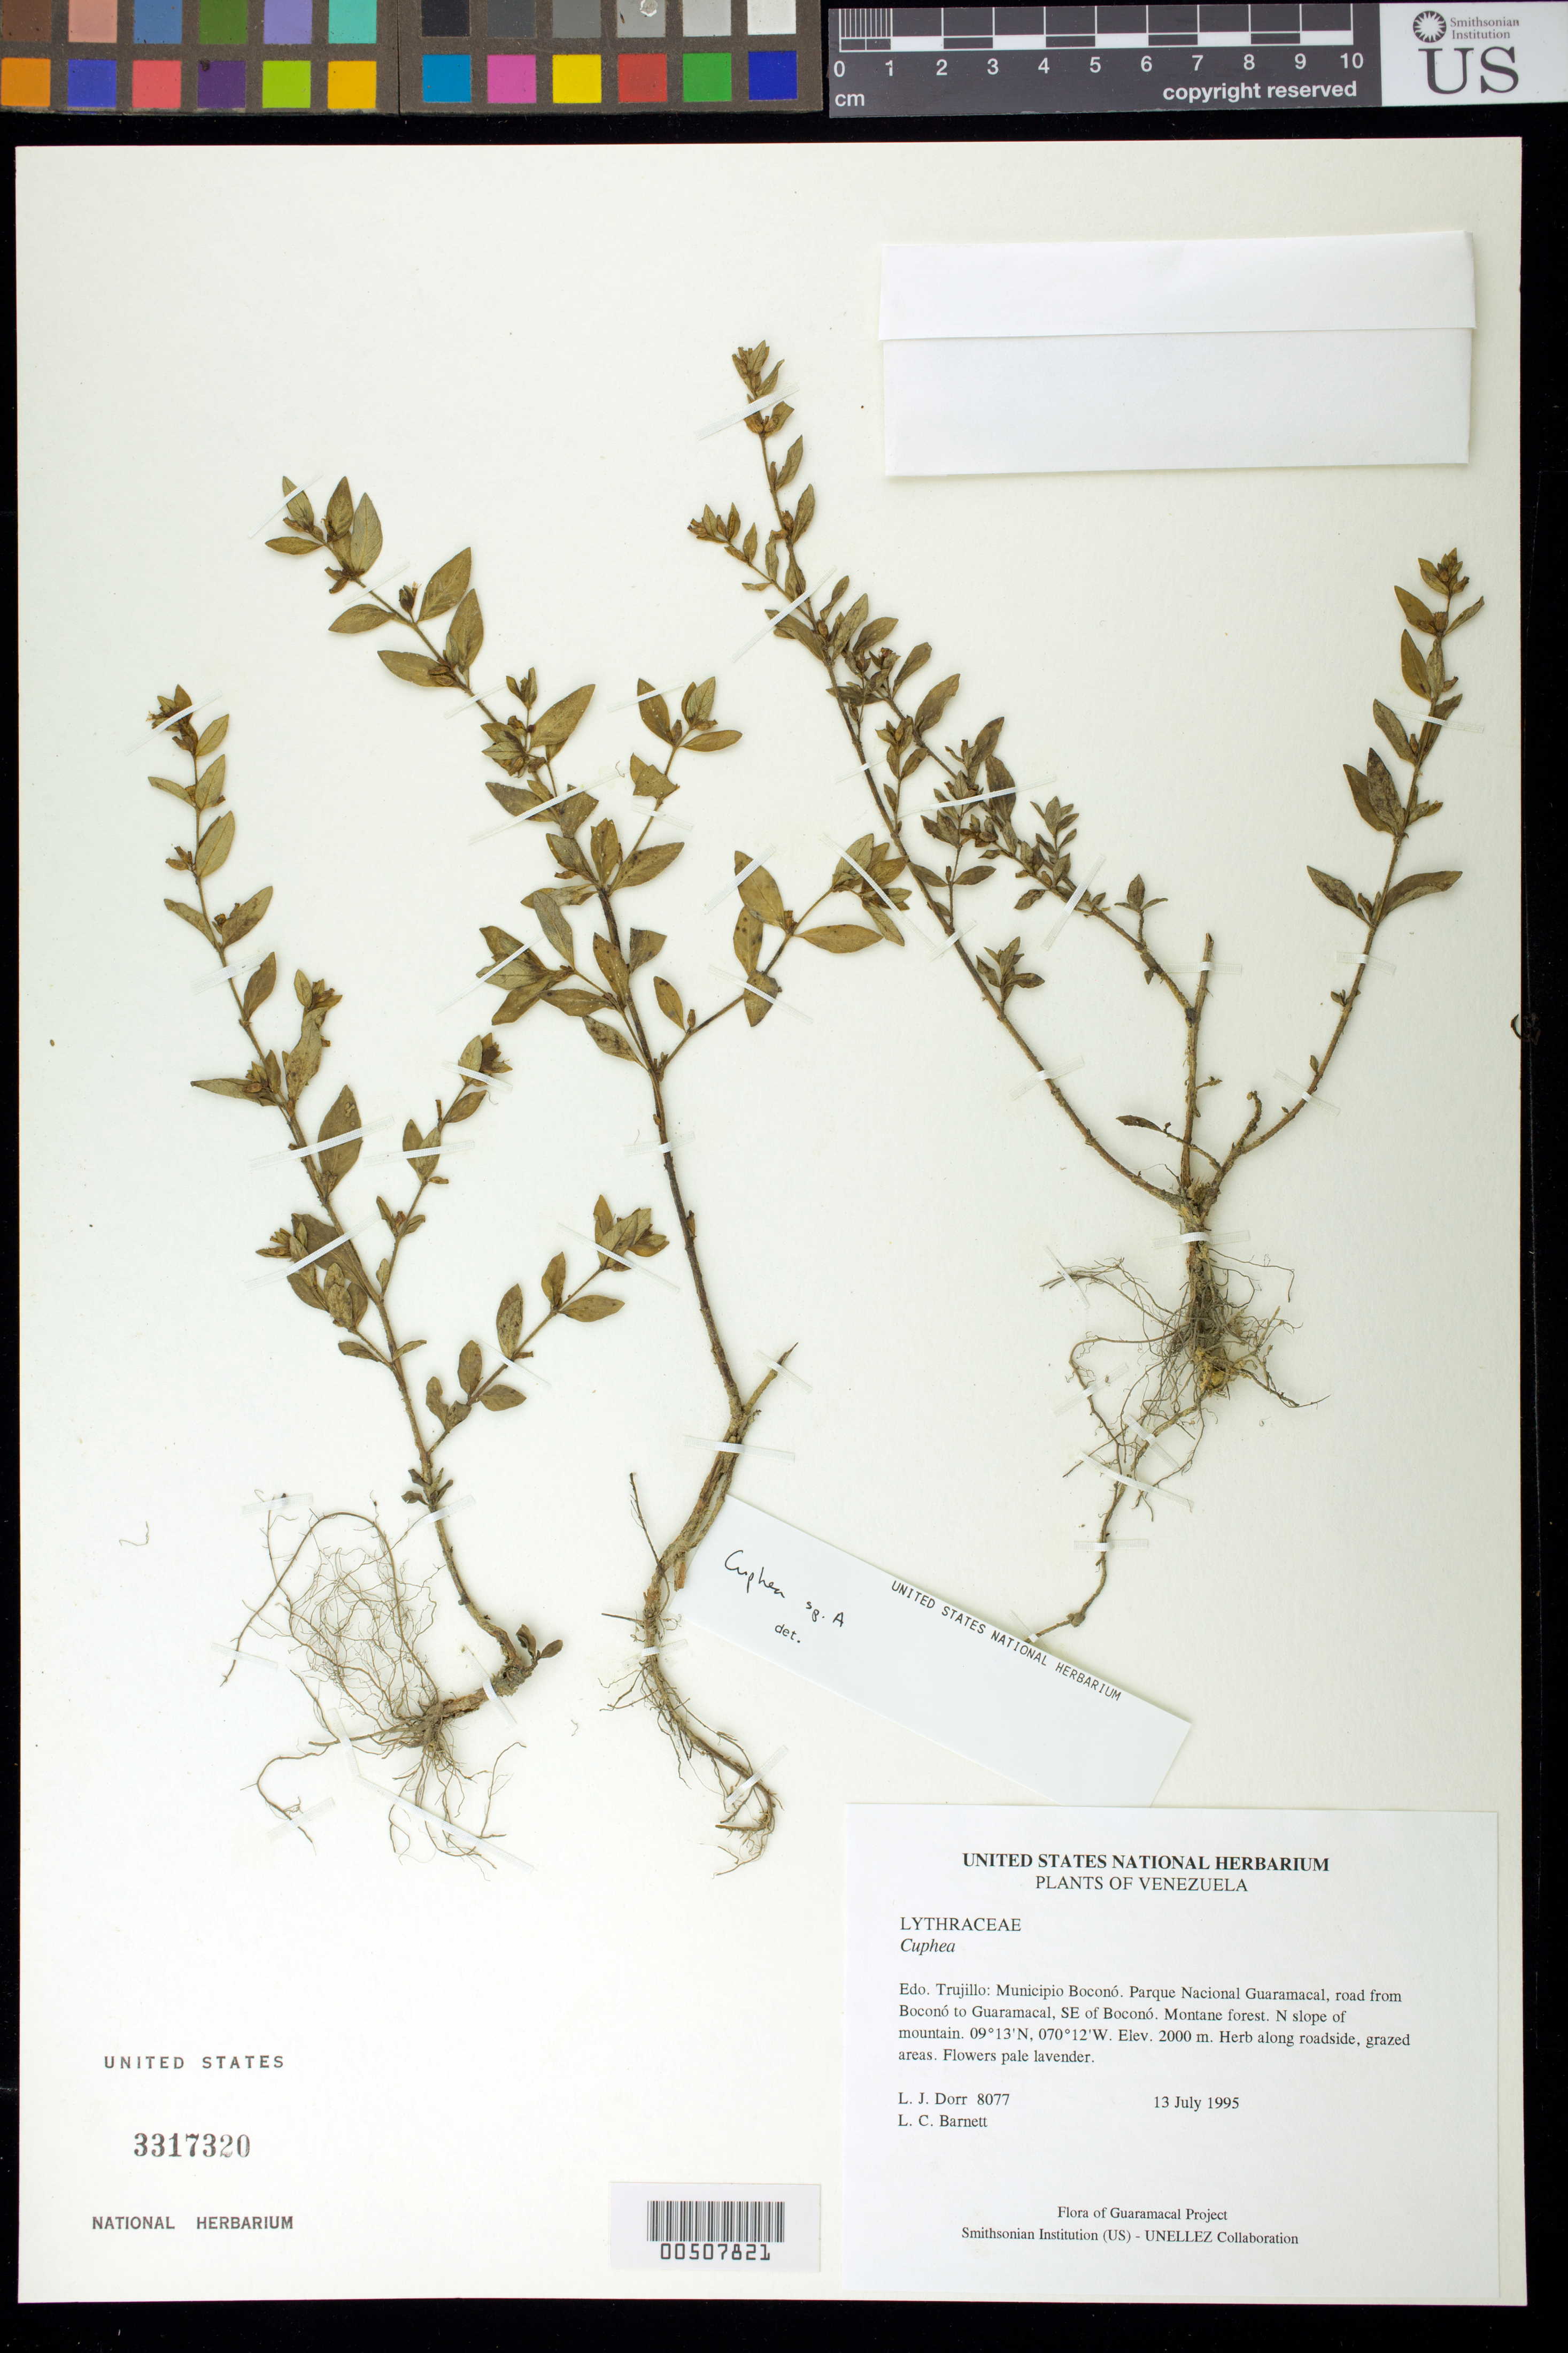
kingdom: Plantae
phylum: Tracheophyta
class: Magnoliopsida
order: Myrtales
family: Lythraceae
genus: Cuphea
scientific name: Cuphea carthagenensis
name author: (Jacq.) J.F. Macbr.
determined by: Dorr, Laurence J., Curator (BOT), Smithsonian Institution - National Museum of Natural History (UNITED STATES)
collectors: L. J. Dorr & L. C. Barnett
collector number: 8077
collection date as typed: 13 Jul 1995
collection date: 1995-07-13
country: Venezuela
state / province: Trujillo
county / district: Boconó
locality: Parque Nacional Guaramacal, road from Boconó to Guaramacal, SE of Boconó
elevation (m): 2000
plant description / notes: KENT, PORT, US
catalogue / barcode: US 3317320